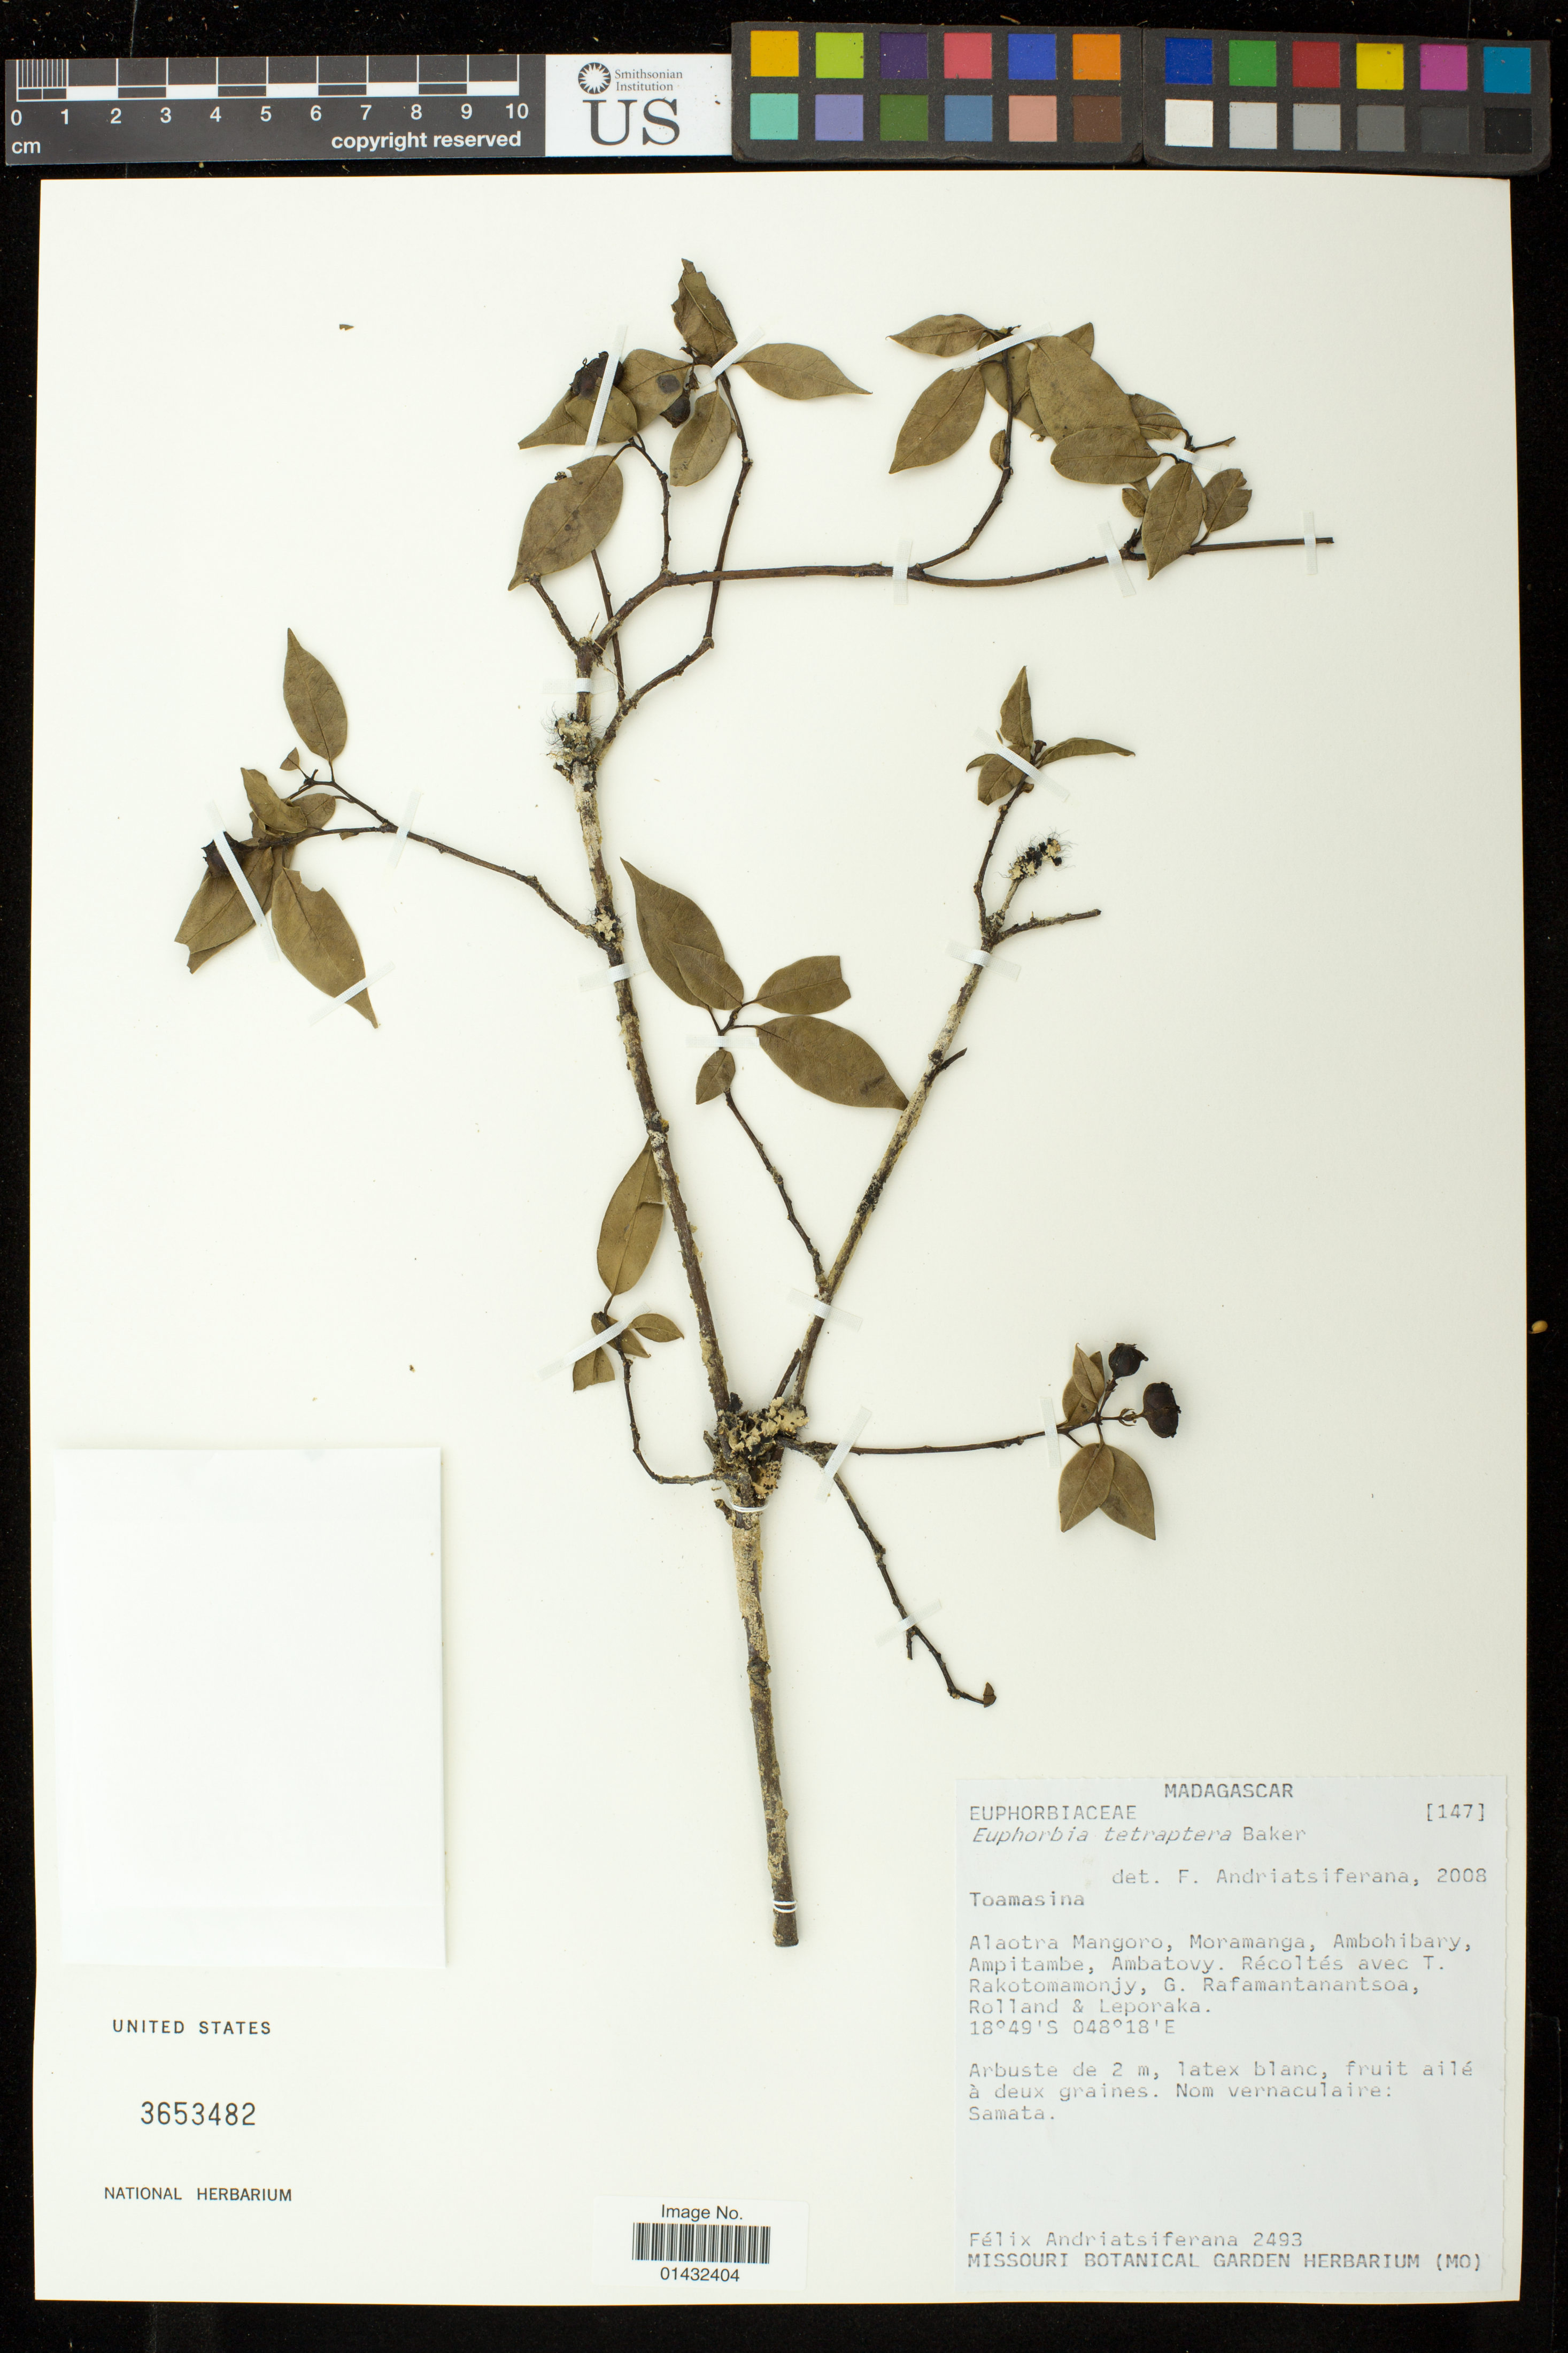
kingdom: Plantae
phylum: Tracheophyta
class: Magnoliopsida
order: Malpighiales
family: Euphorbiaceae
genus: Euphorbia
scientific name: Euphorbia tetraptera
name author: Baker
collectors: T. Rakotomamonjy, G. Rafamantanantsoa, Leporaka, -. Rolland & F. Andriatsiferana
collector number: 2493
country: Madagascar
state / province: Atsinanana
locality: Toamasina; Alaotra Mangoro, Moramanga, Ambohibary, Ampitambe, Ambatovy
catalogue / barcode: US 3653482